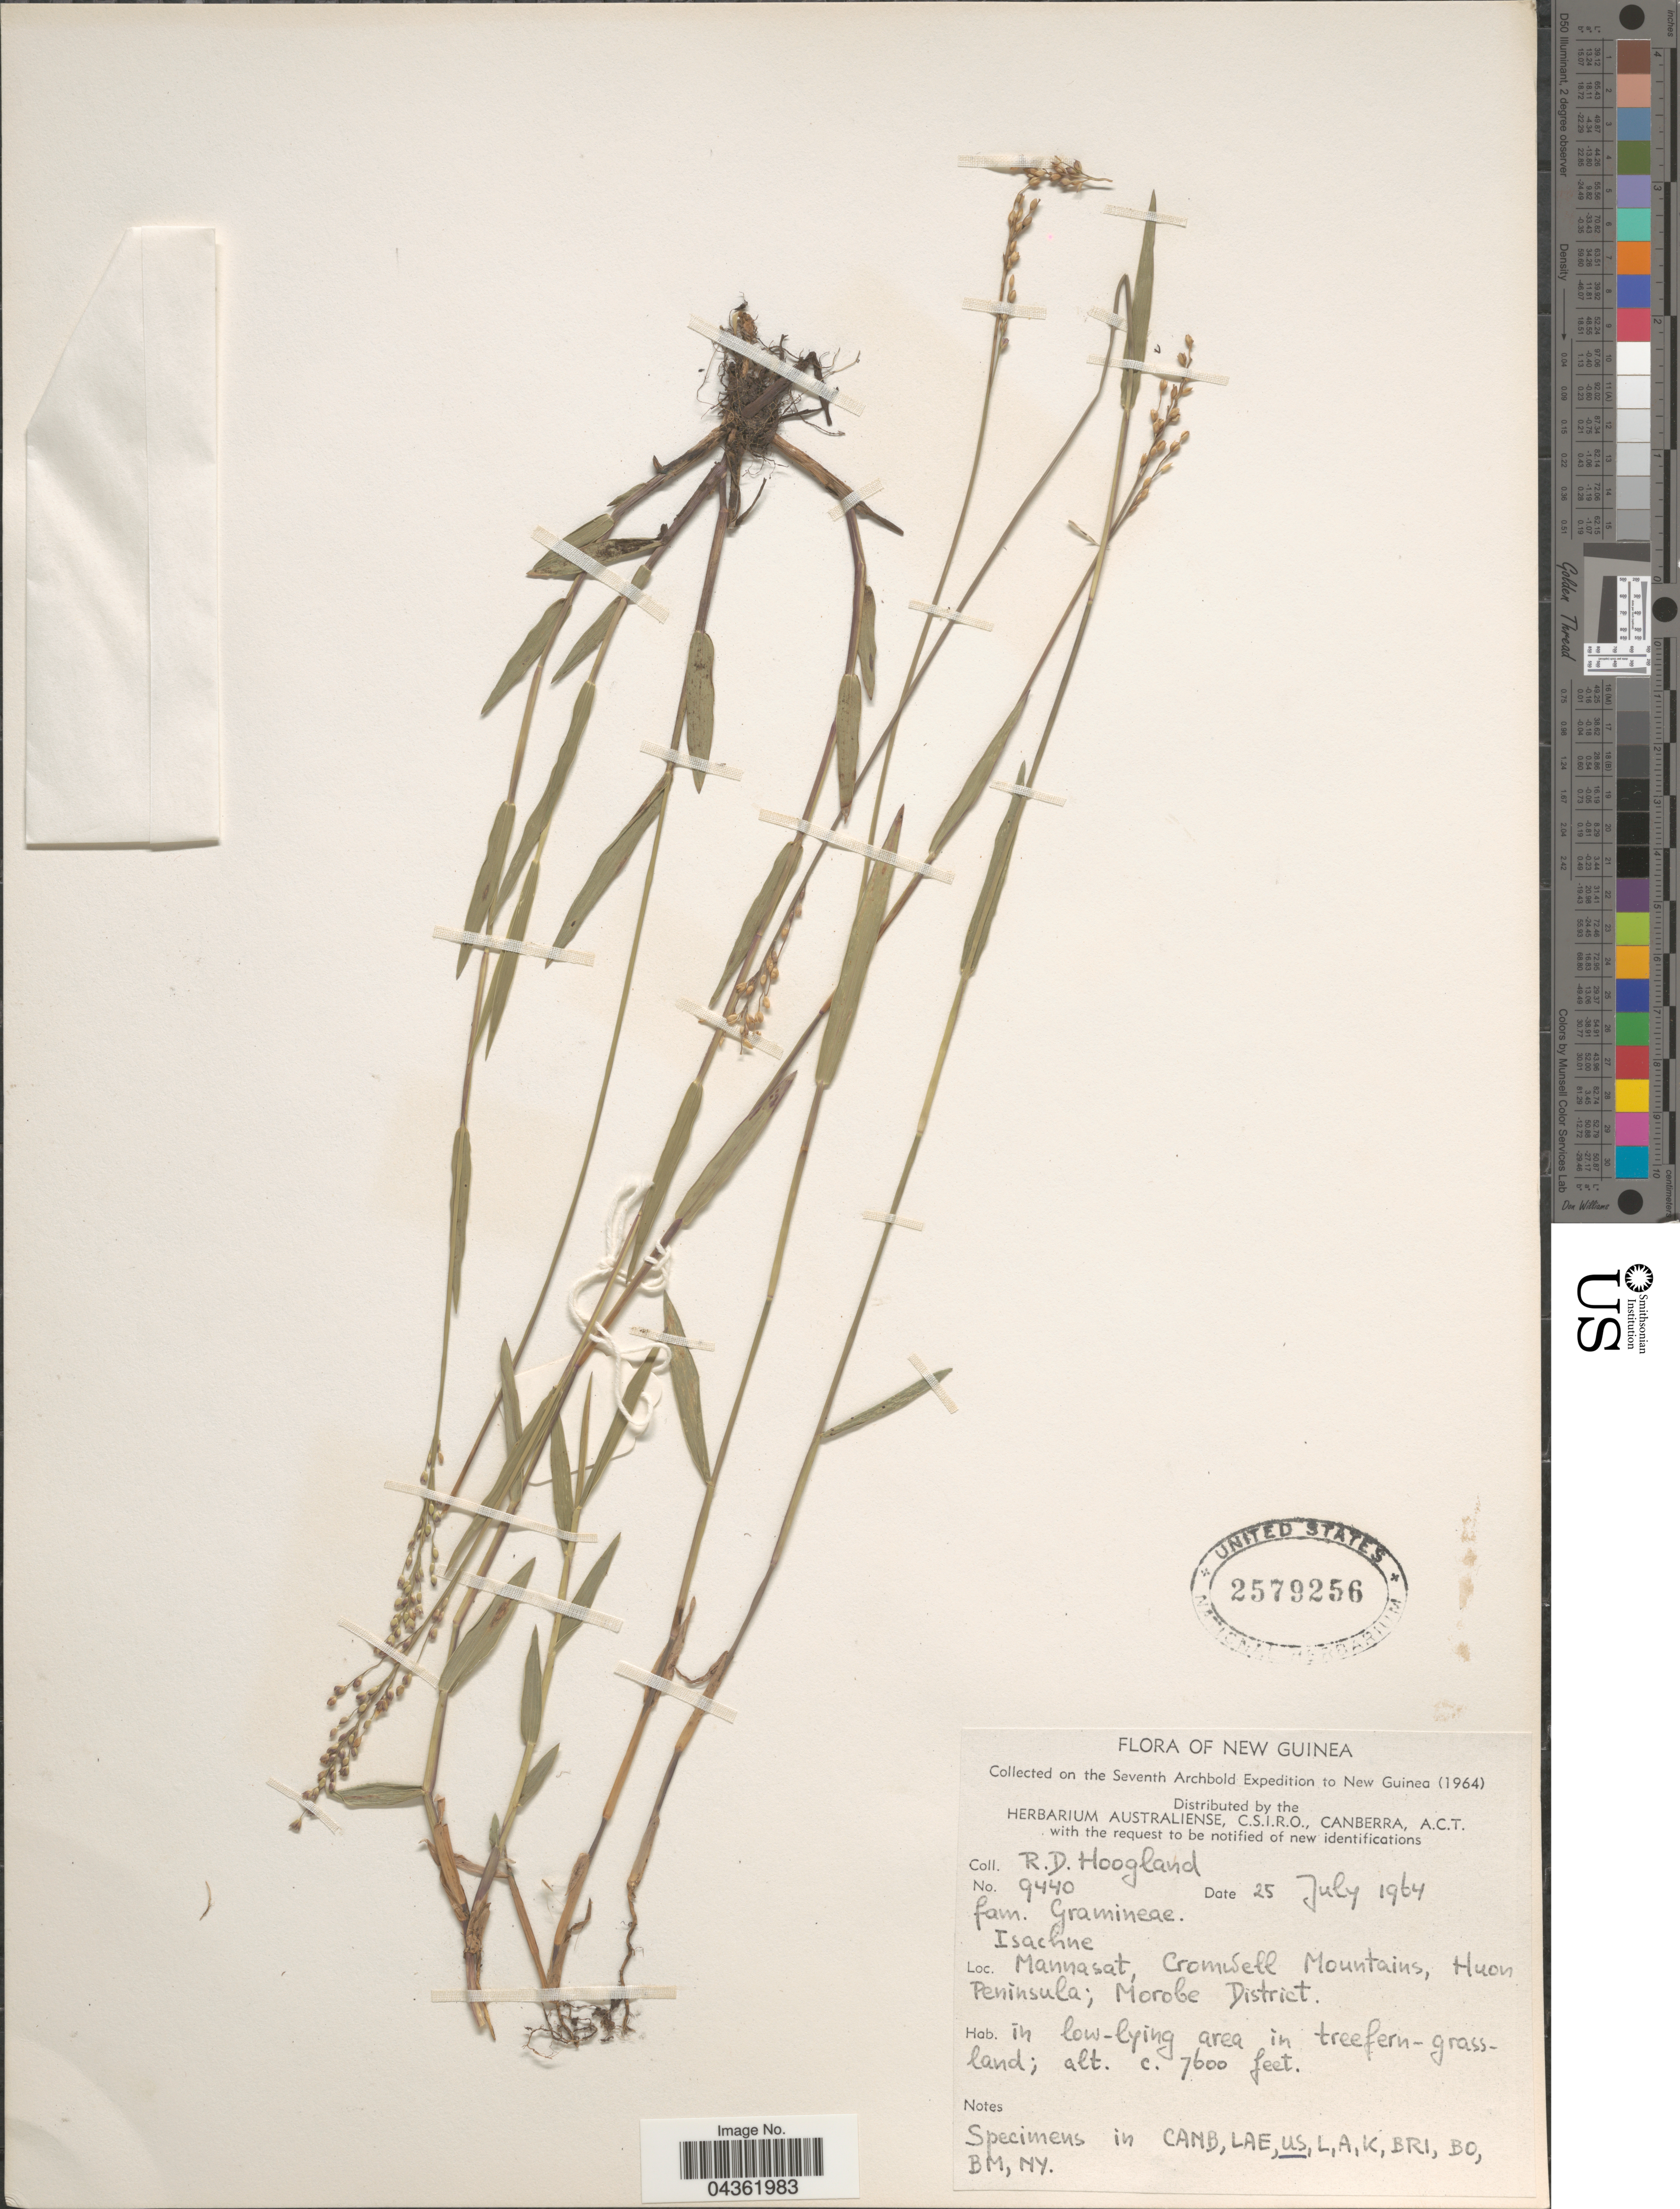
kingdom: Plantae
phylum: Tracheophyta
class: Liliopsida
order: Poales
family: Poaceae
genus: Isachne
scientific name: Isachne sp.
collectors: R. D. Hoogland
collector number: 9440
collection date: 1964-07-25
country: Papua New Guinea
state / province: Morobe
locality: Seventh Archbold Expedition to New Guinea (1964). New Guinea. Mannasat, Cromwell Mountains, Huon Peninsula; Morobe District.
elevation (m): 2316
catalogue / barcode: US 2579256